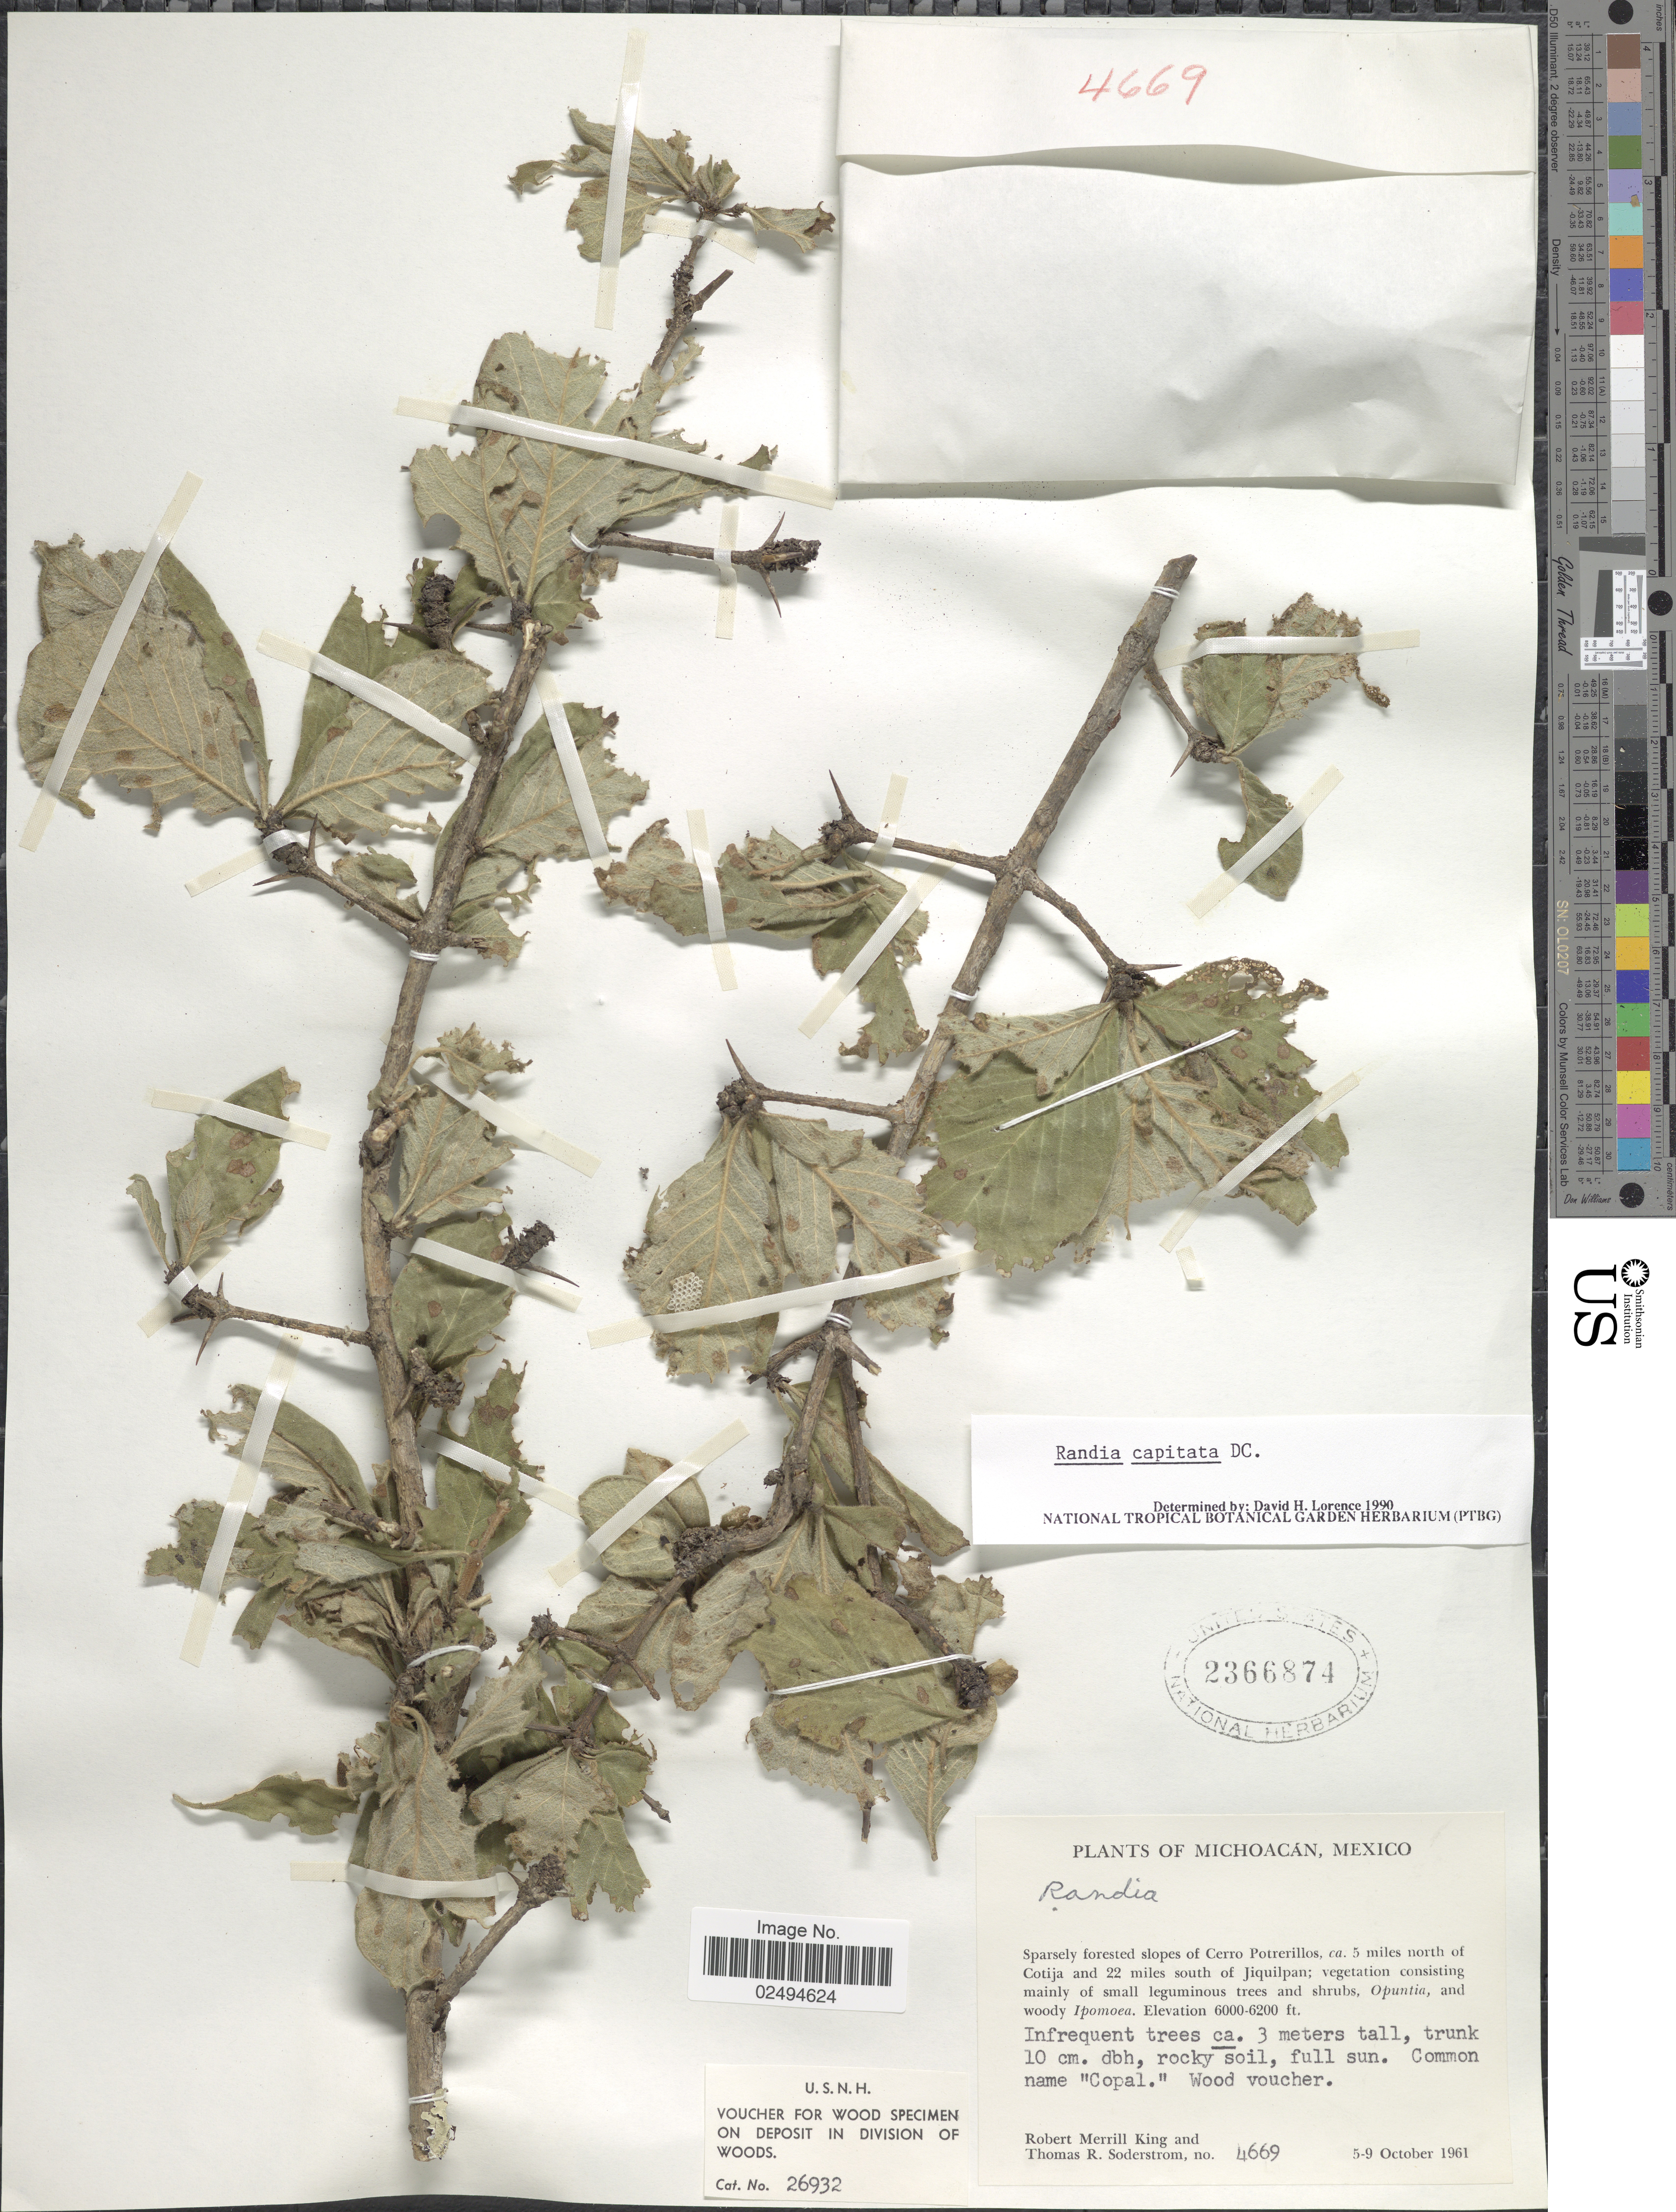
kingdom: Plantae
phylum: Tracheophyta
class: Magnoliopsida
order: Gentianales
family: Rubiaceae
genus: Randia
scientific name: Randia capitata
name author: DC.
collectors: R. M. King & T. R. Soderstrom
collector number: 4669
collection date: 1961-10-05/1961-10-09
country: Mexico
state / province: Michoacán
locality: Sparsely forested slopes of Cerro Potrerillos, ca. 5 miles north of Cotija and 22 miles south Jiquilpan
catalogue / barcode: US 2366874